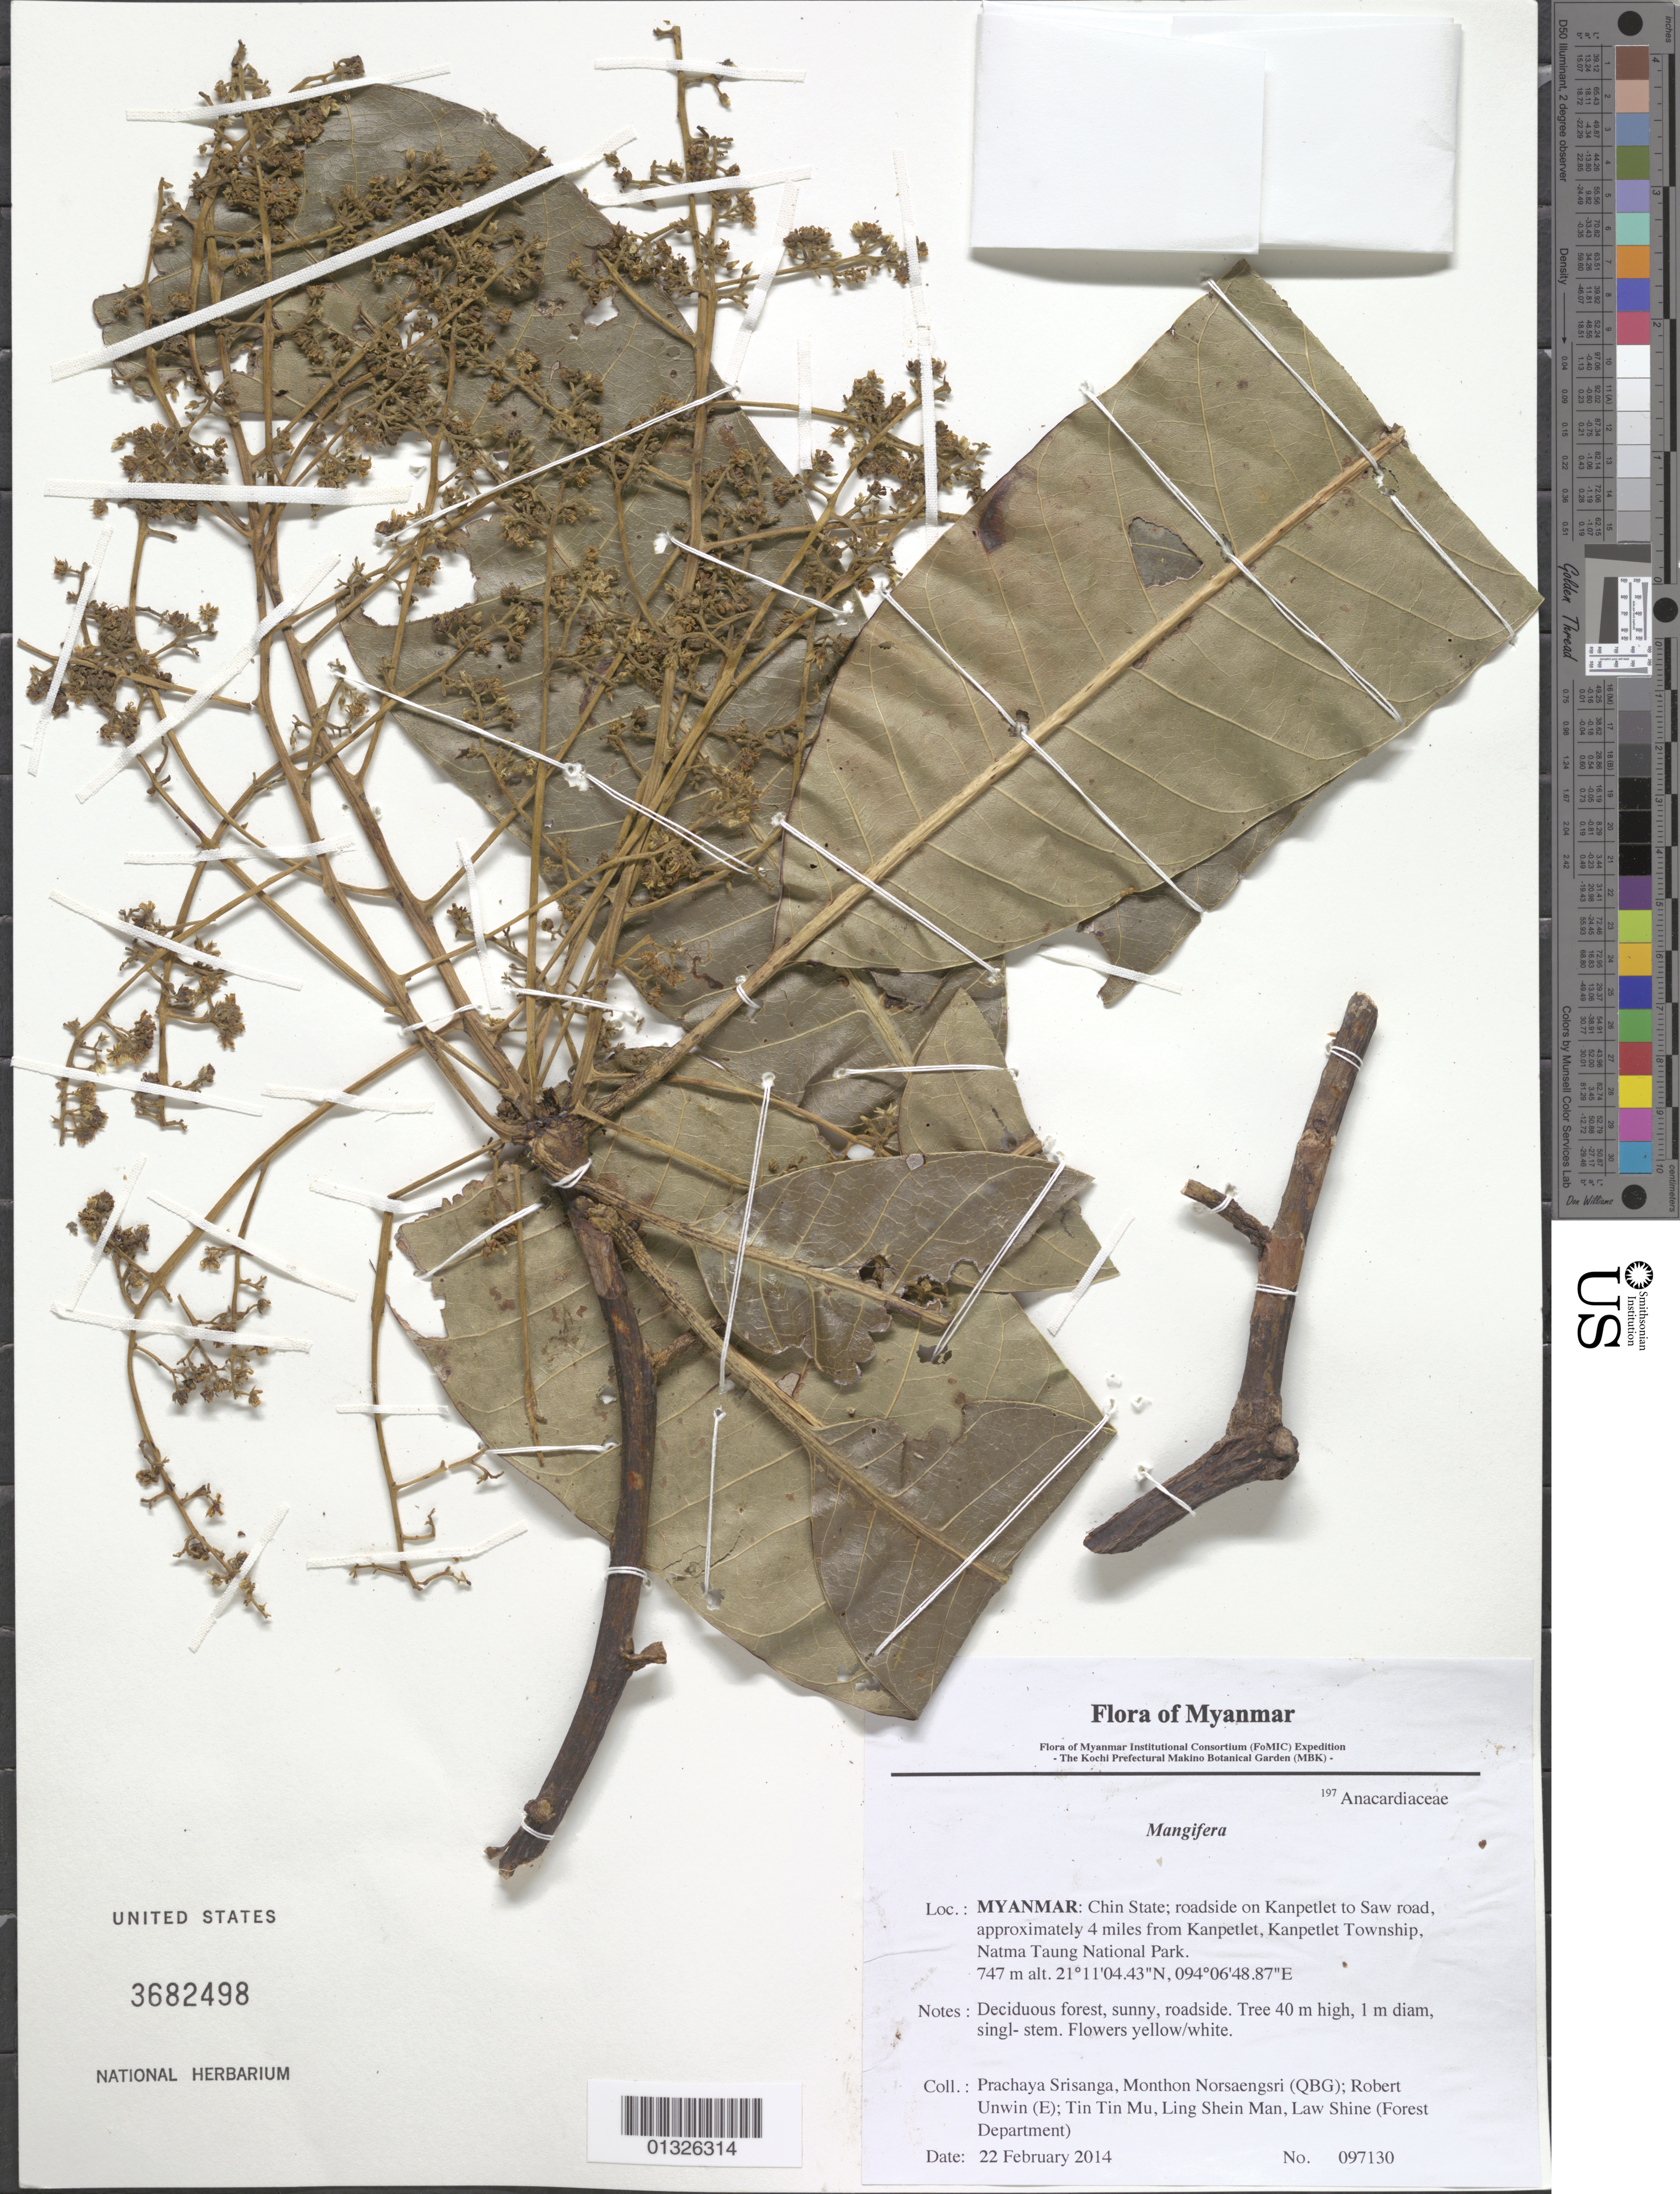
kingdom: Plantae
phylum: Tracheophyta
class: Magnoliopsida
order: Sapindales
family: Anacardiaceae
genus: Mangifera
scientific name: Mangifera sp.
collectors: P. Srisanga, M. Norsaengsri, R. Unwin, Tin Tin Mu, Ling Shein Man & L. Shine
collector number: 97130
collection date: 2014-02-22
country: Myanmar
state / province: Chin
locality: Roadside on Kanpetlet to Saw road, approximately 4 miles from Kanpetlet, Kanpetlet Township, Natma Taung National Park.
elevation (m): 747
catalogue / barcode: US 3682498